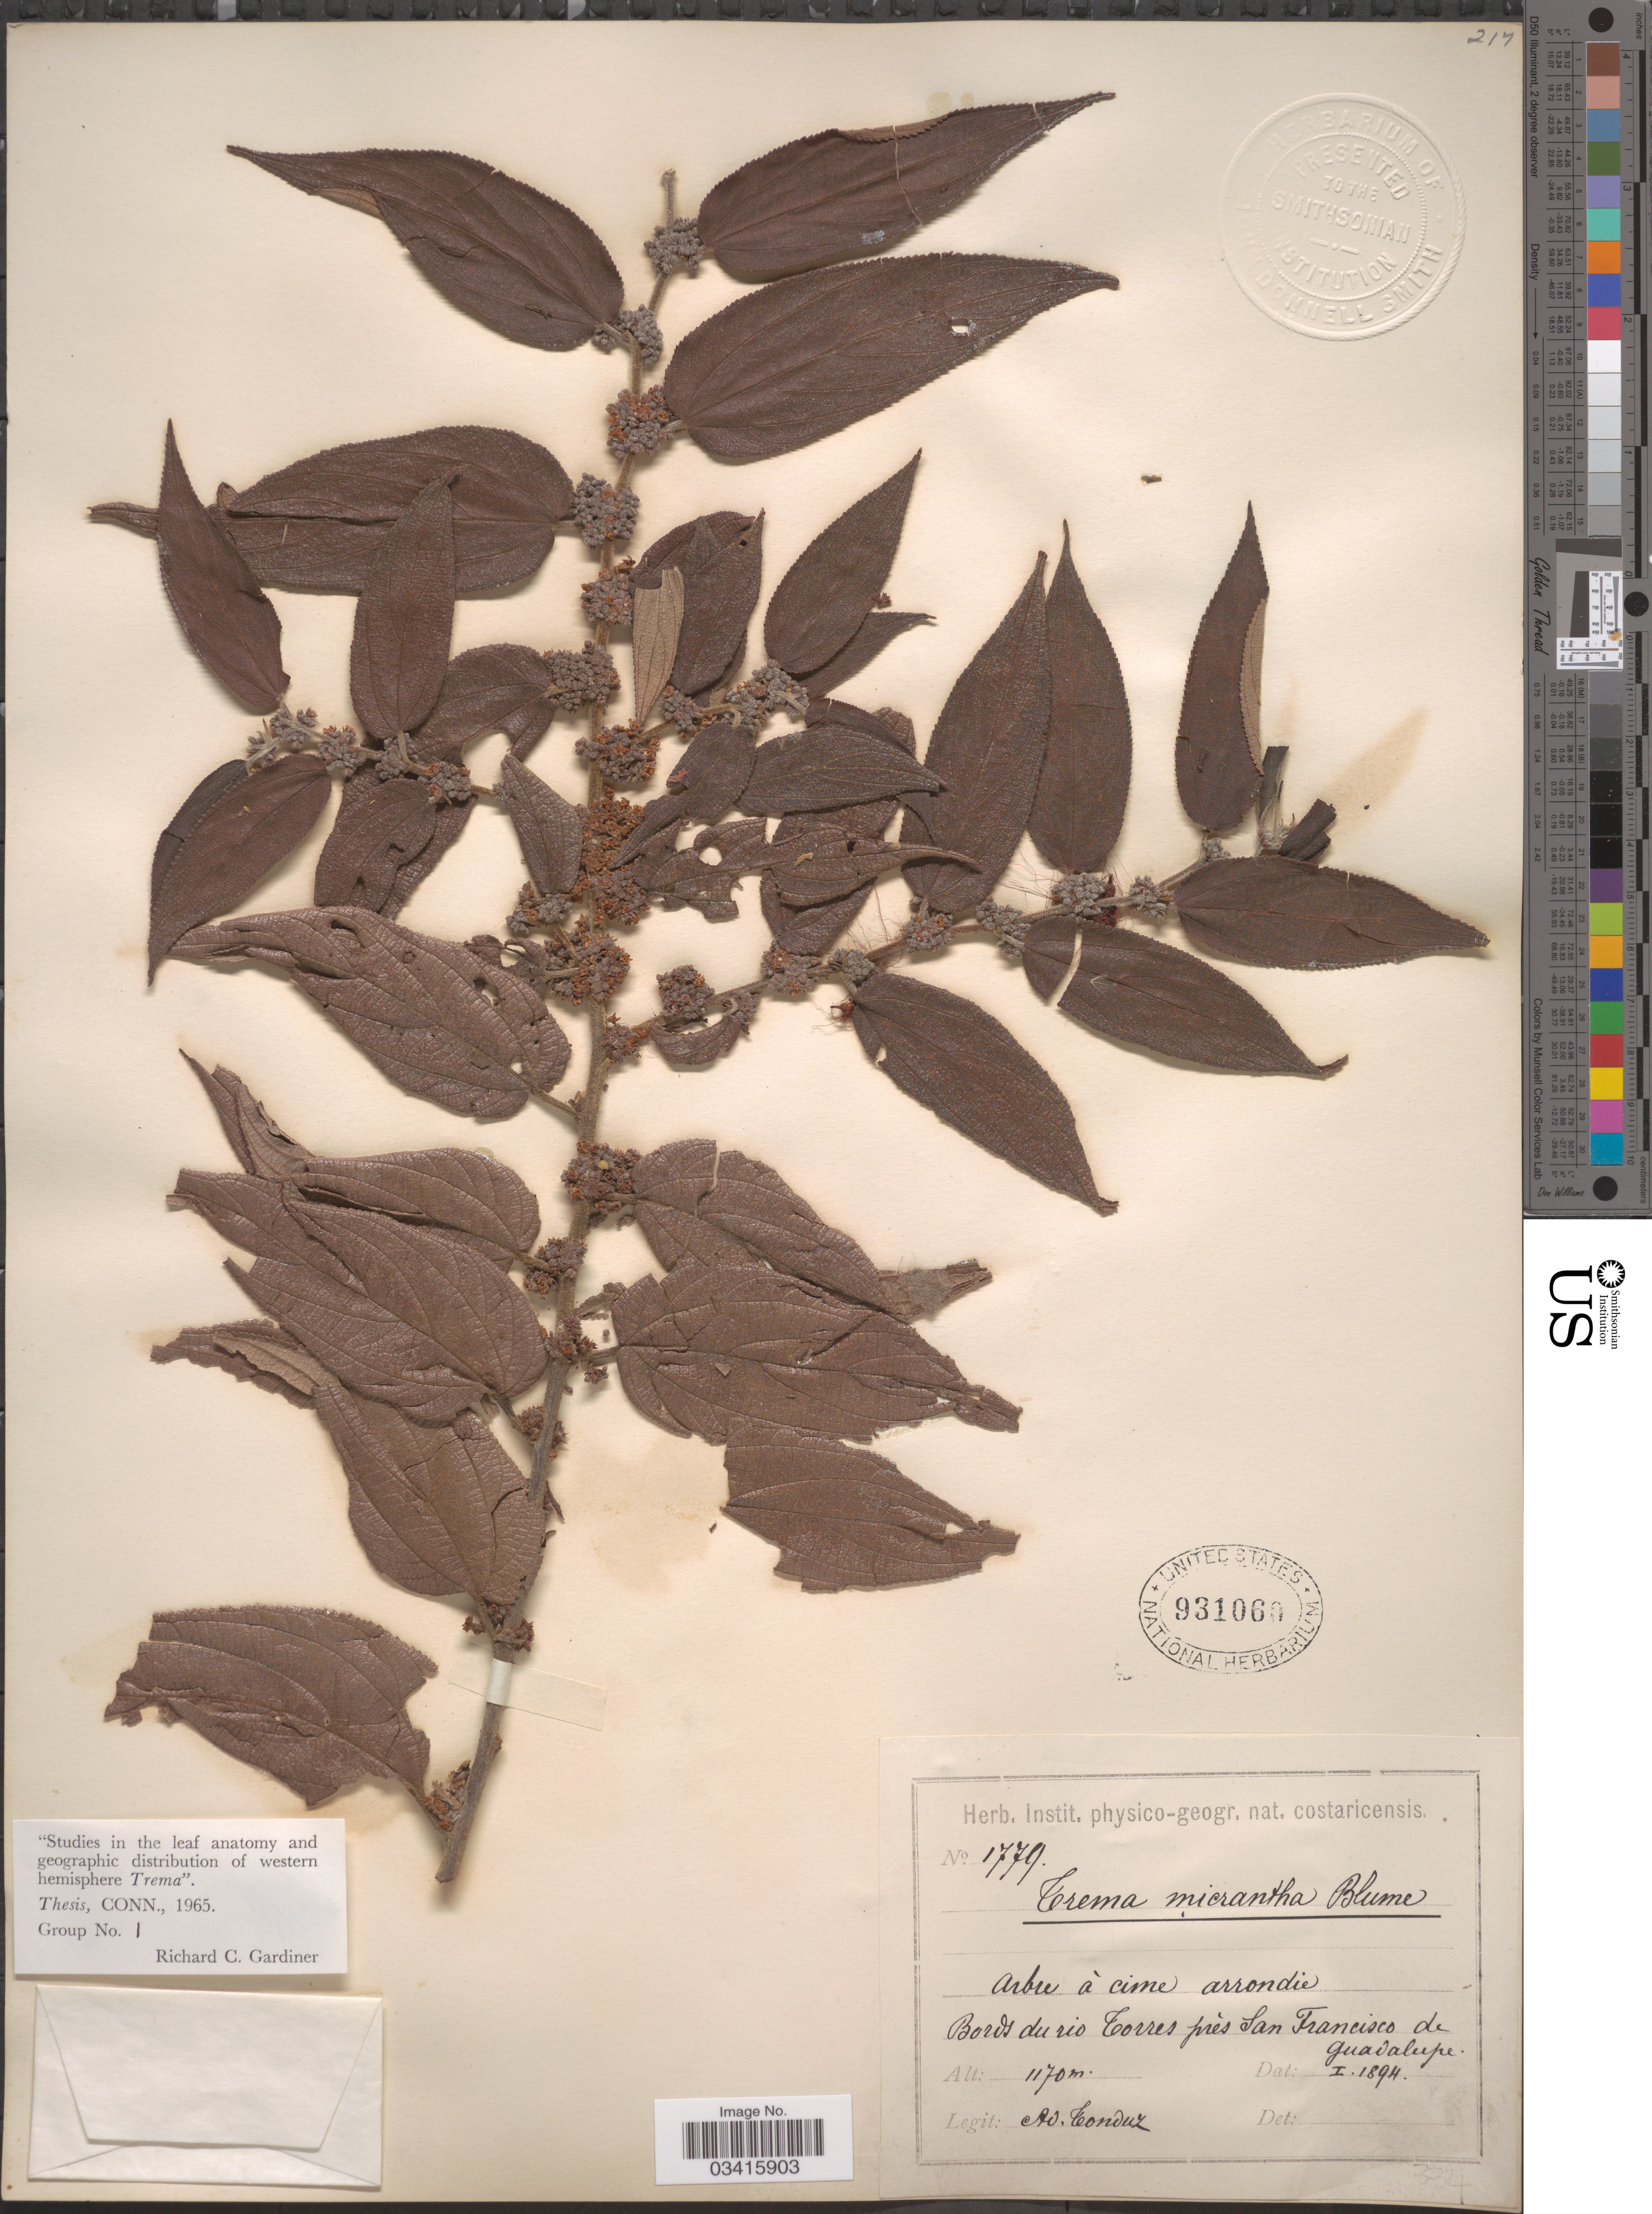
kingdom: Plantae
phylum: Tracheophyta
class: Magnoliopsida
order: Rosales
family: Cannabaceae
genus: Trema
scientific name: Trema micranthum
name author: (L.) Blume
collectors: A. Tonduz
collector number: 1779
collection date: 1894-01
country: Costa Rica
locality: Bords du rio Torres prés San Francisco de Guadalupe.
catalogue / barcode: US 931060